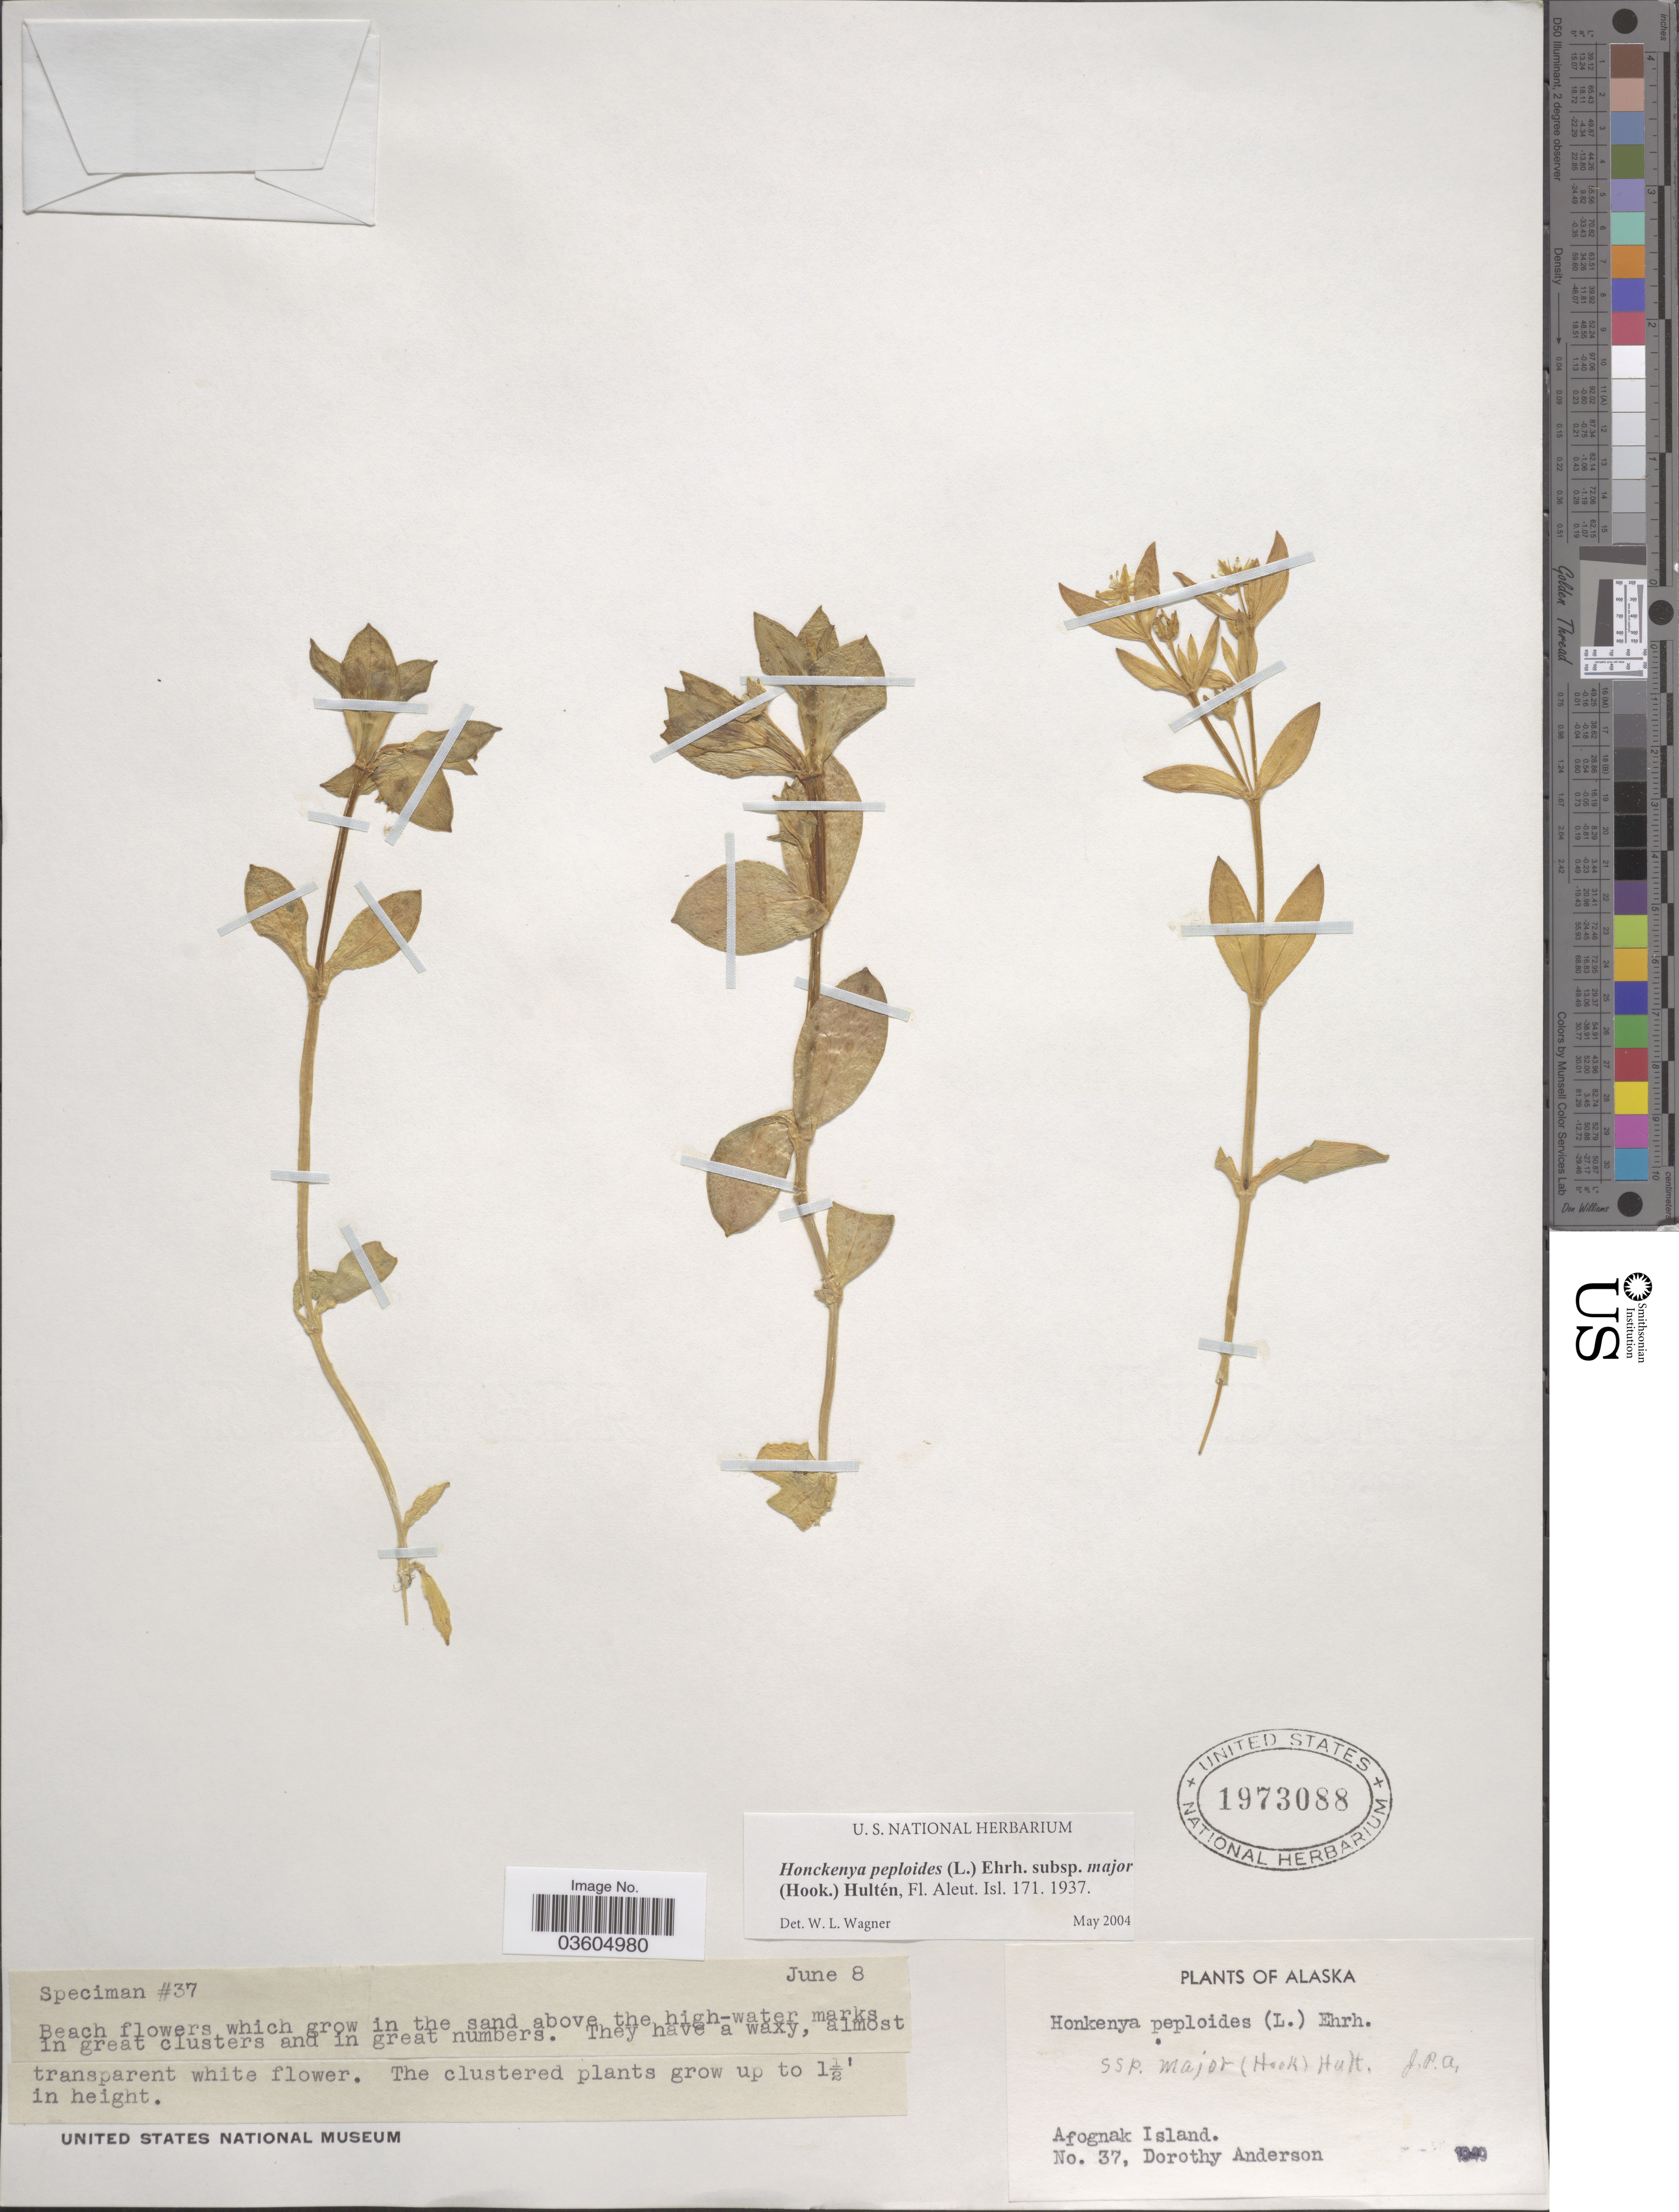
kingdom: Plantae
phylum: Tracheophyta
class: Magnoliopsida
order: Caryophyllales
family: Caryophyllaceae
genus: Honckenya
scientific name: Honckenya peploides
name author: (L.) Ehrh.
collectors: D. Anderson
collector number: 37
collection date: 1949-06-08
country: United States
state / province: Alaska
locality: Afognak Island.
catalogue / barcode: US 1973088